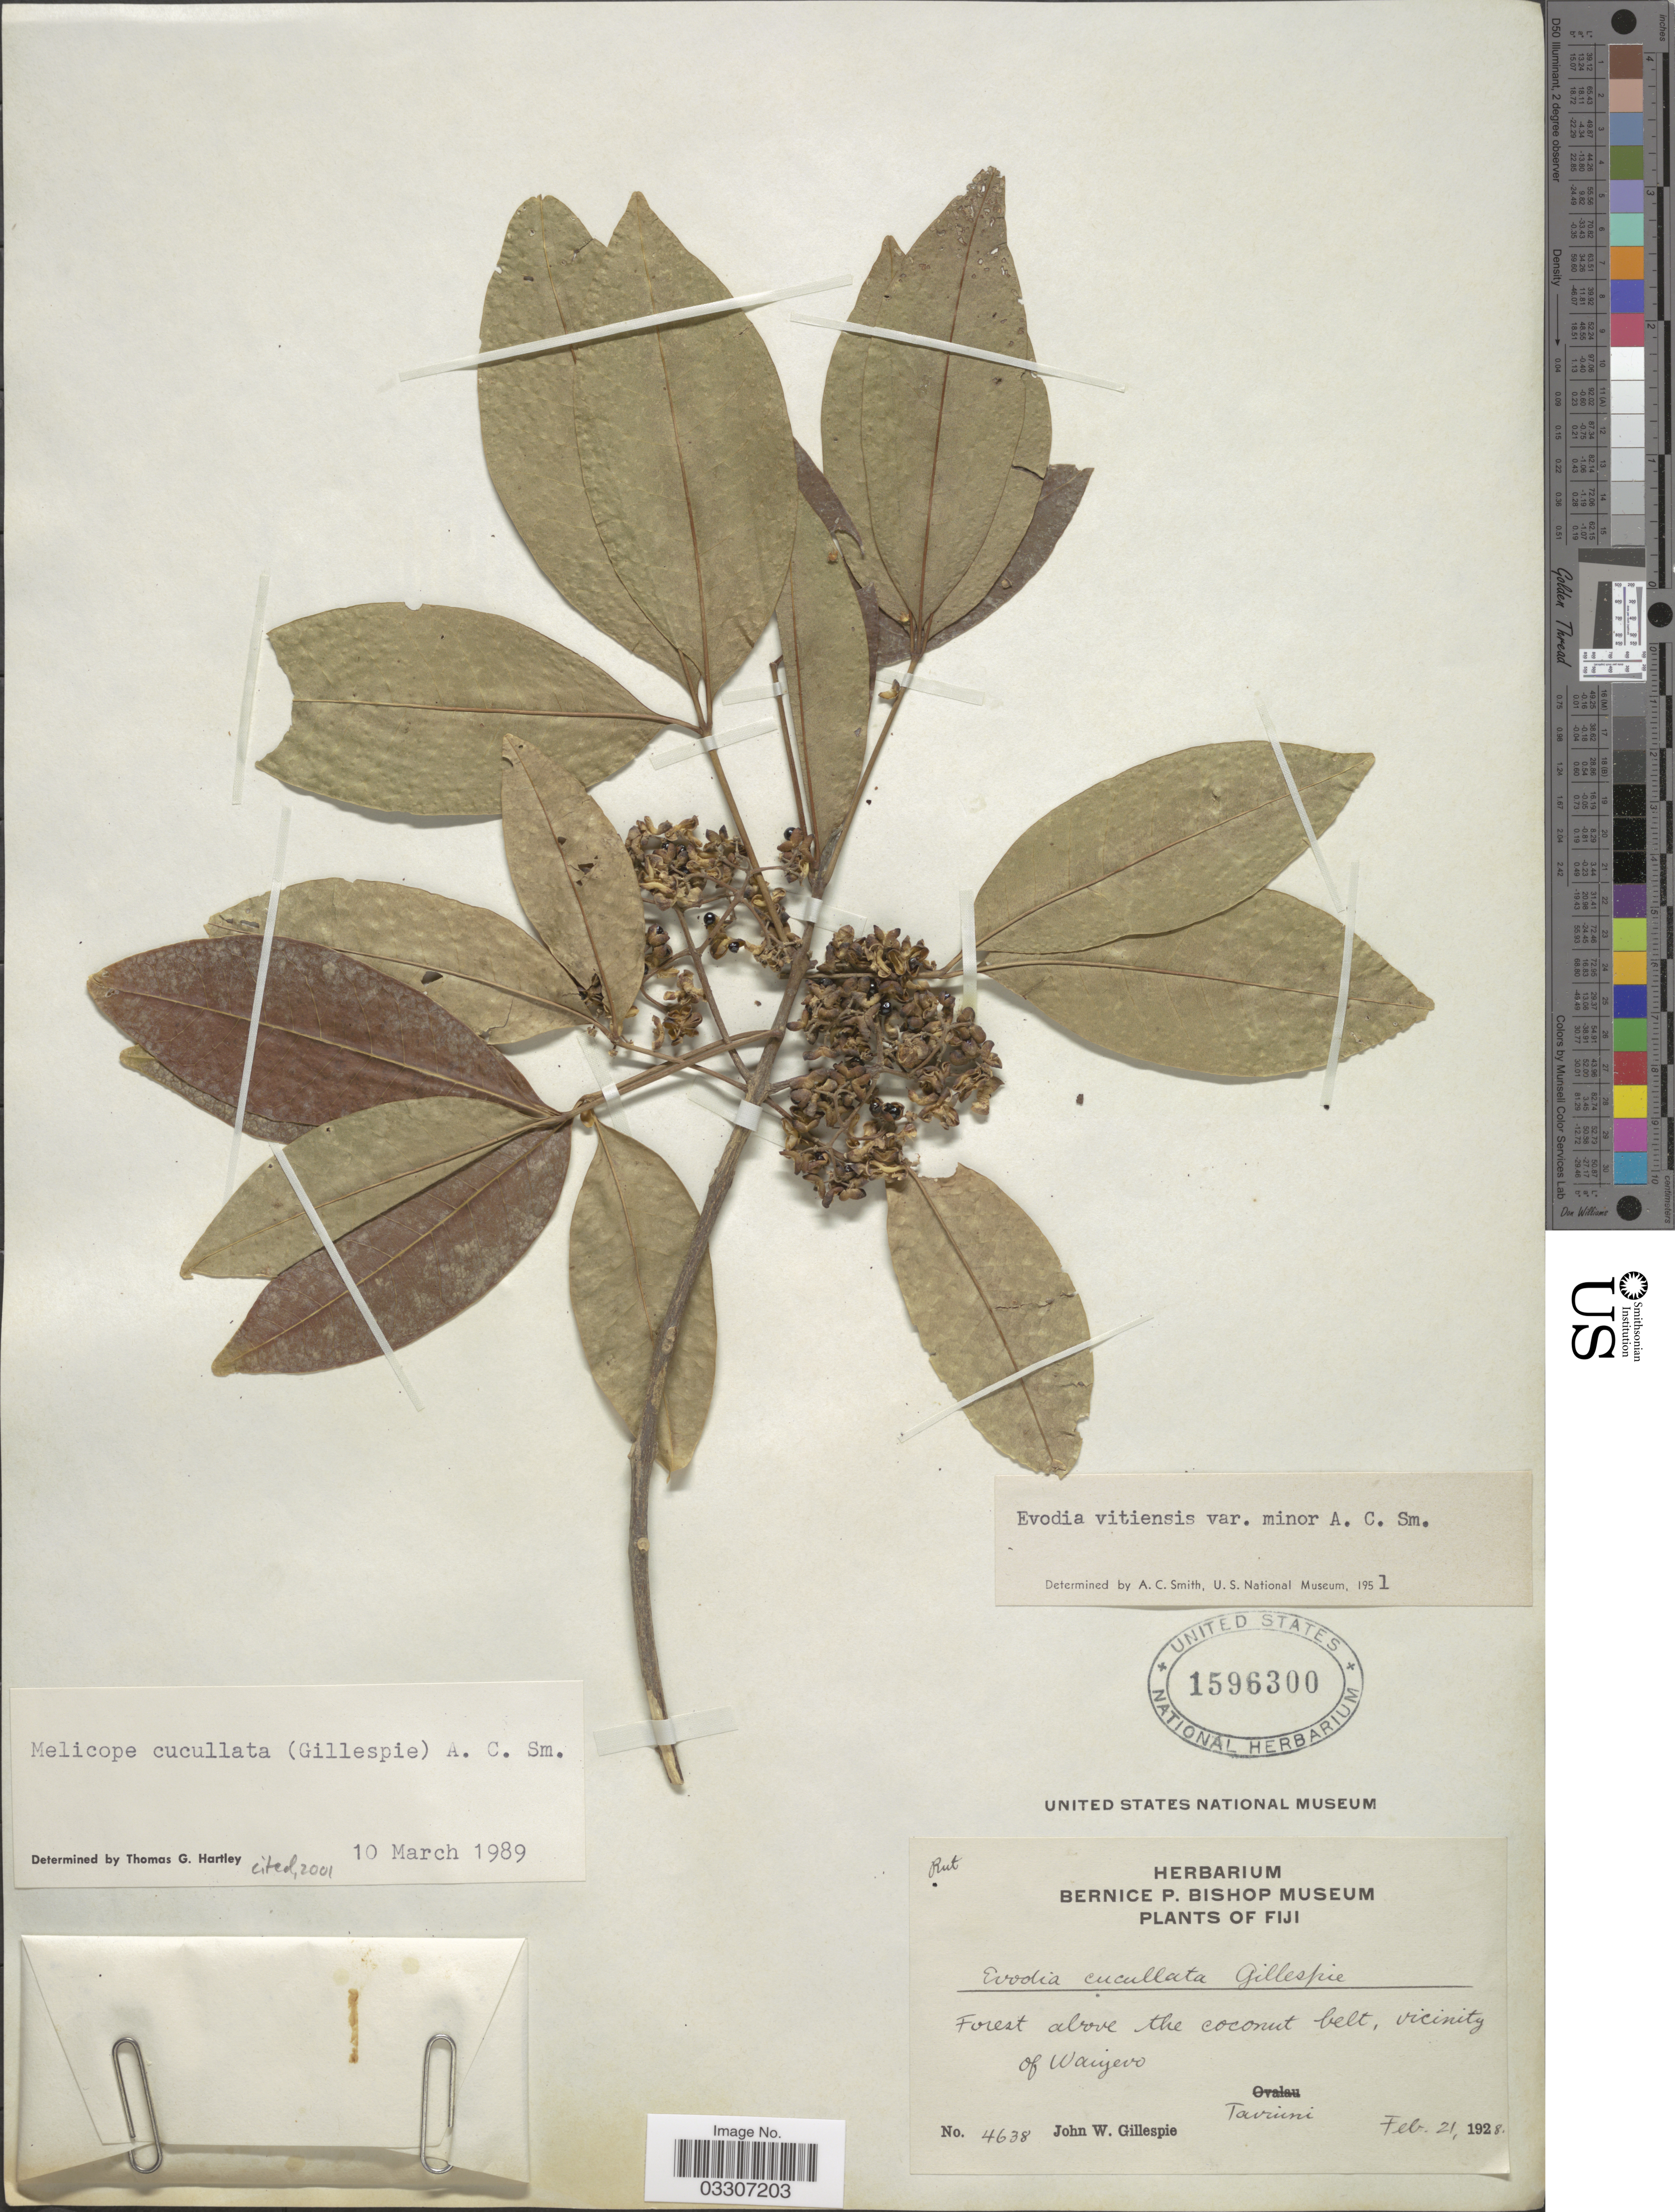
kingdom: Plantae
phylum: Tracheophyta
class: Magnoliopsida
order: Sapindales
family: Rutaceae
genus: Melicope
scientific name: Melicope cucullata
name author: (Gillespie) A.C. Sm.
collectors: J. W. Gillespie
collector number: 4638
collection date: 1928-02-21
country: Fiji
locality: Forest above the coconut belt, vicinity of Waiyevo Taviuni.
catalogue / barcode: US 1596300